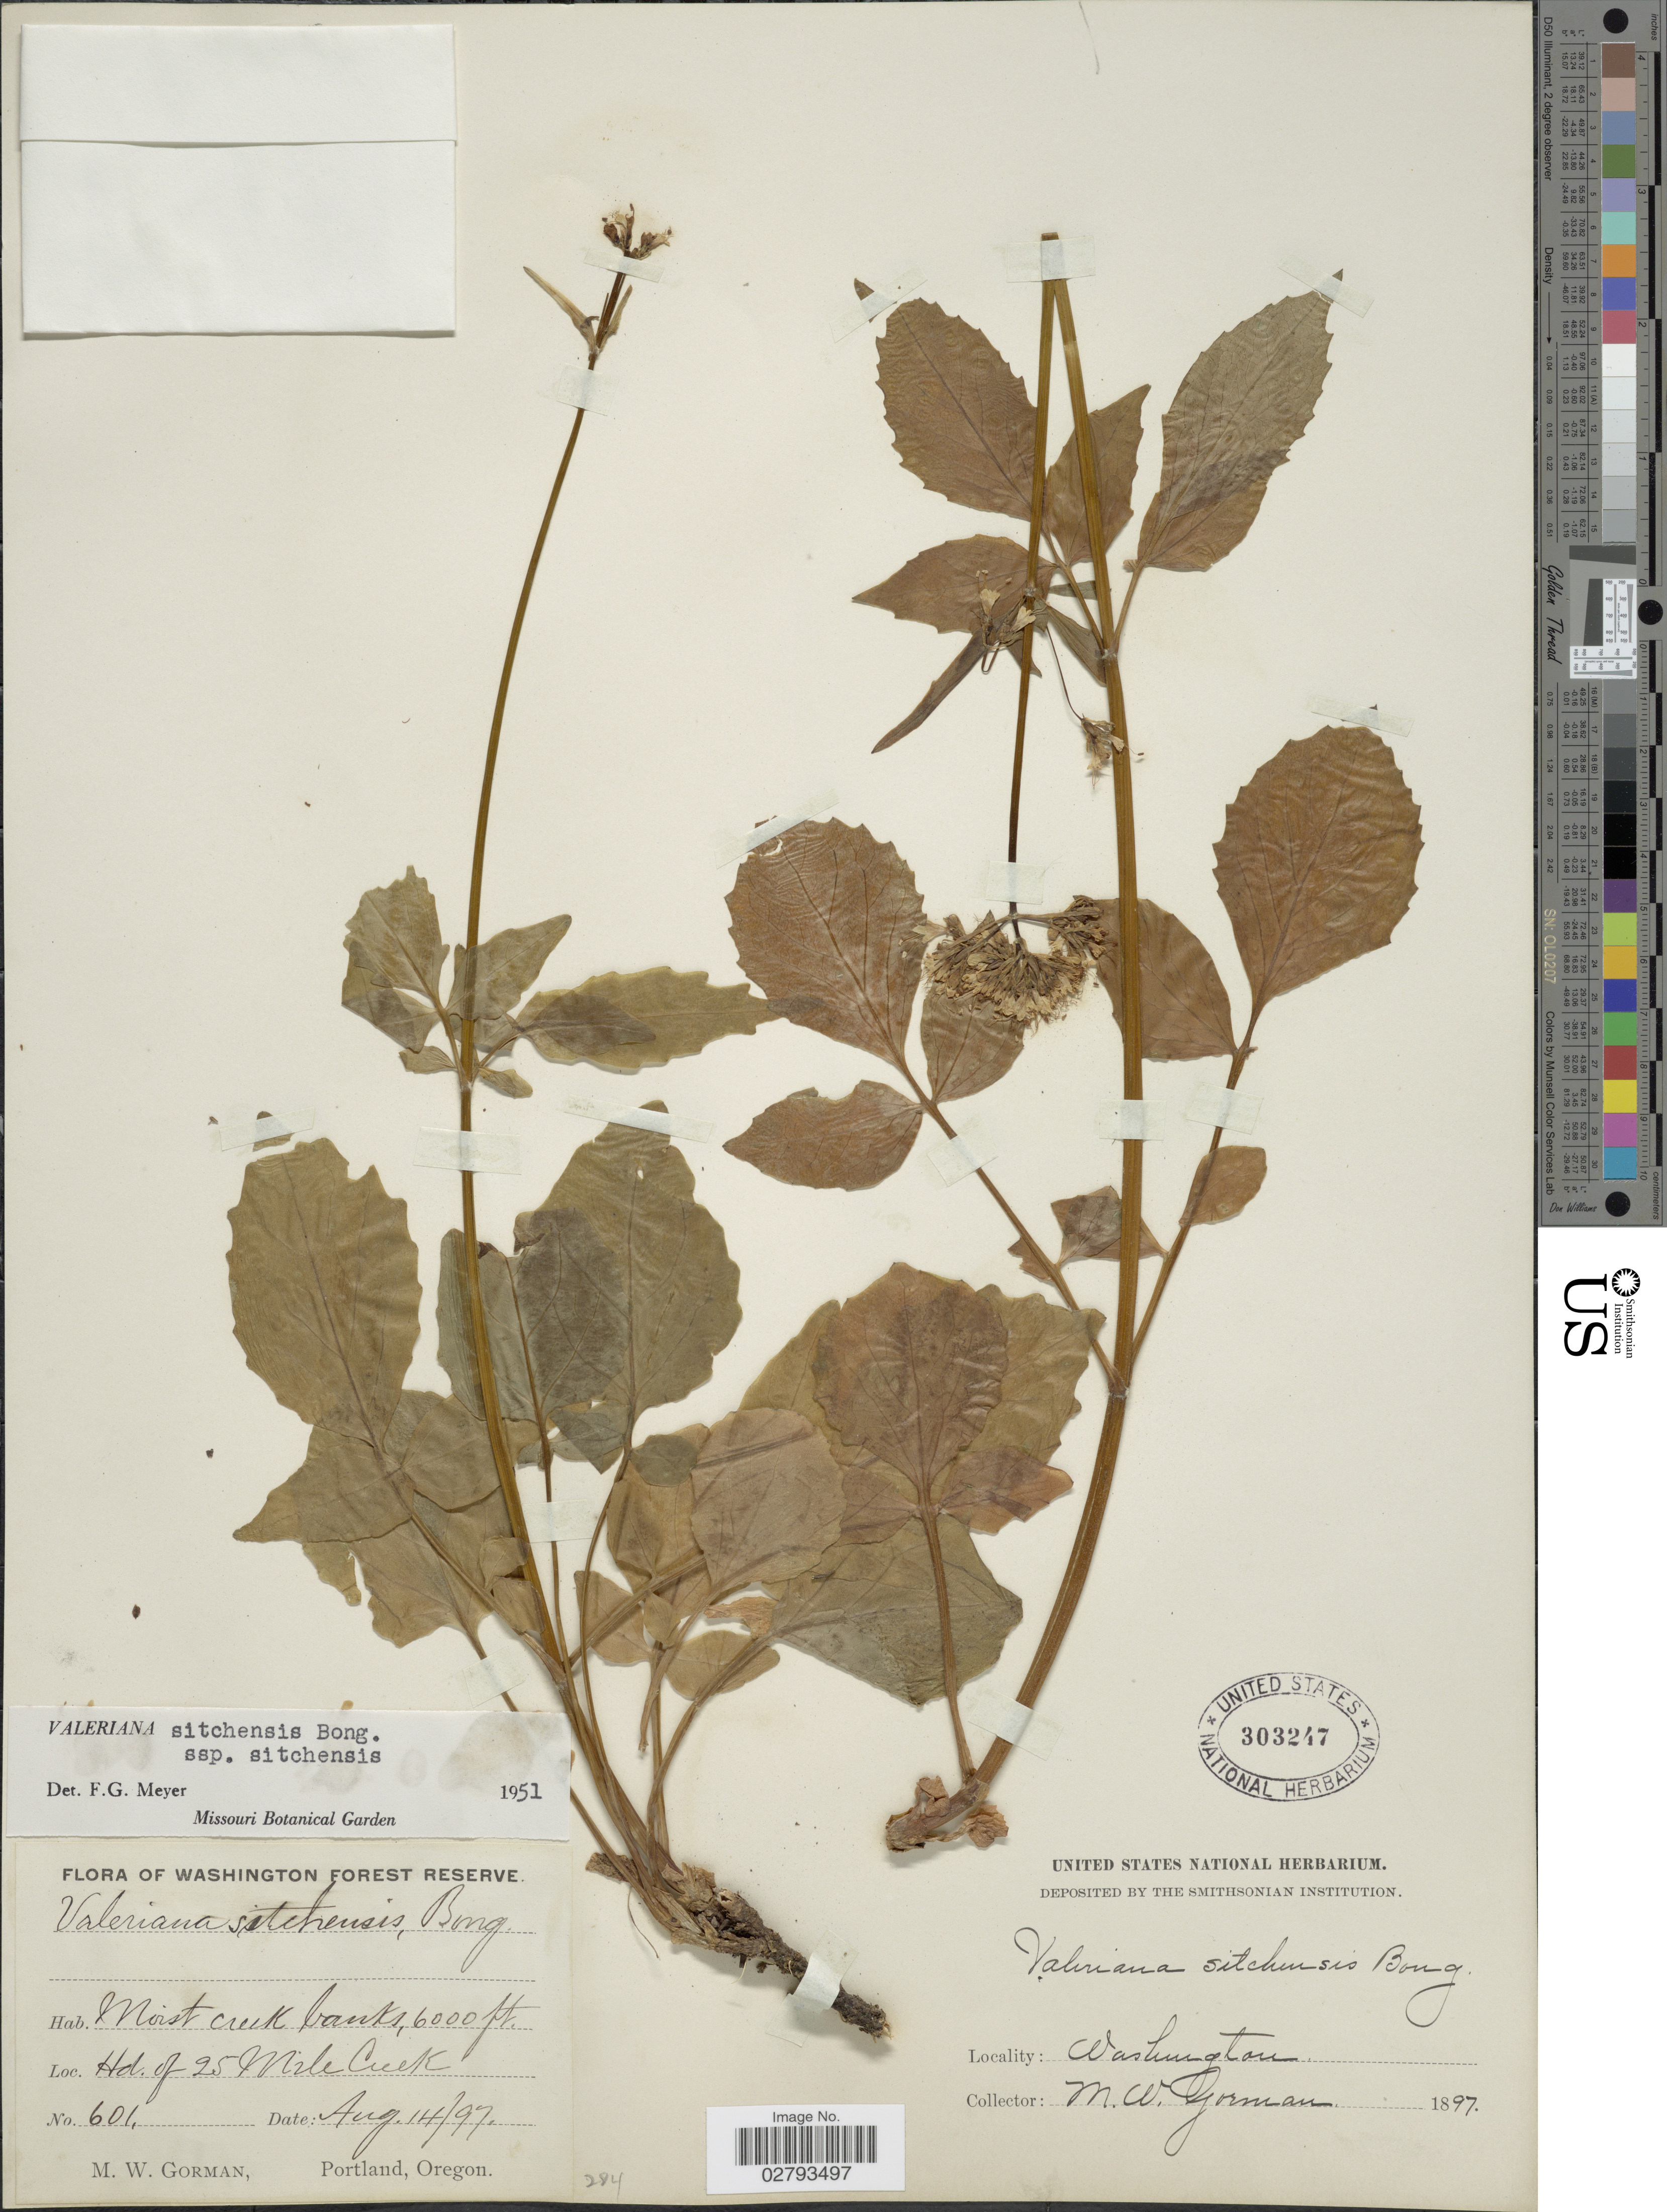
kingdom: Plantae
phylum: Tracheophyta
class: Magnoliopsida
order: Dipsacales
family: Caprifoliaceae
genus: Valeriana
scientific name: Valeriana sitchensis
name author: Bong.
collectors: M. W. Gorman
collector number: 601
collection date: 1897-08-14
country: United States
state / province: Washington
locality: Washington Forest Reserve. Hd. of 25 Mile Creek.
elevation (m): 1829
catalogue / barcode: US 303247